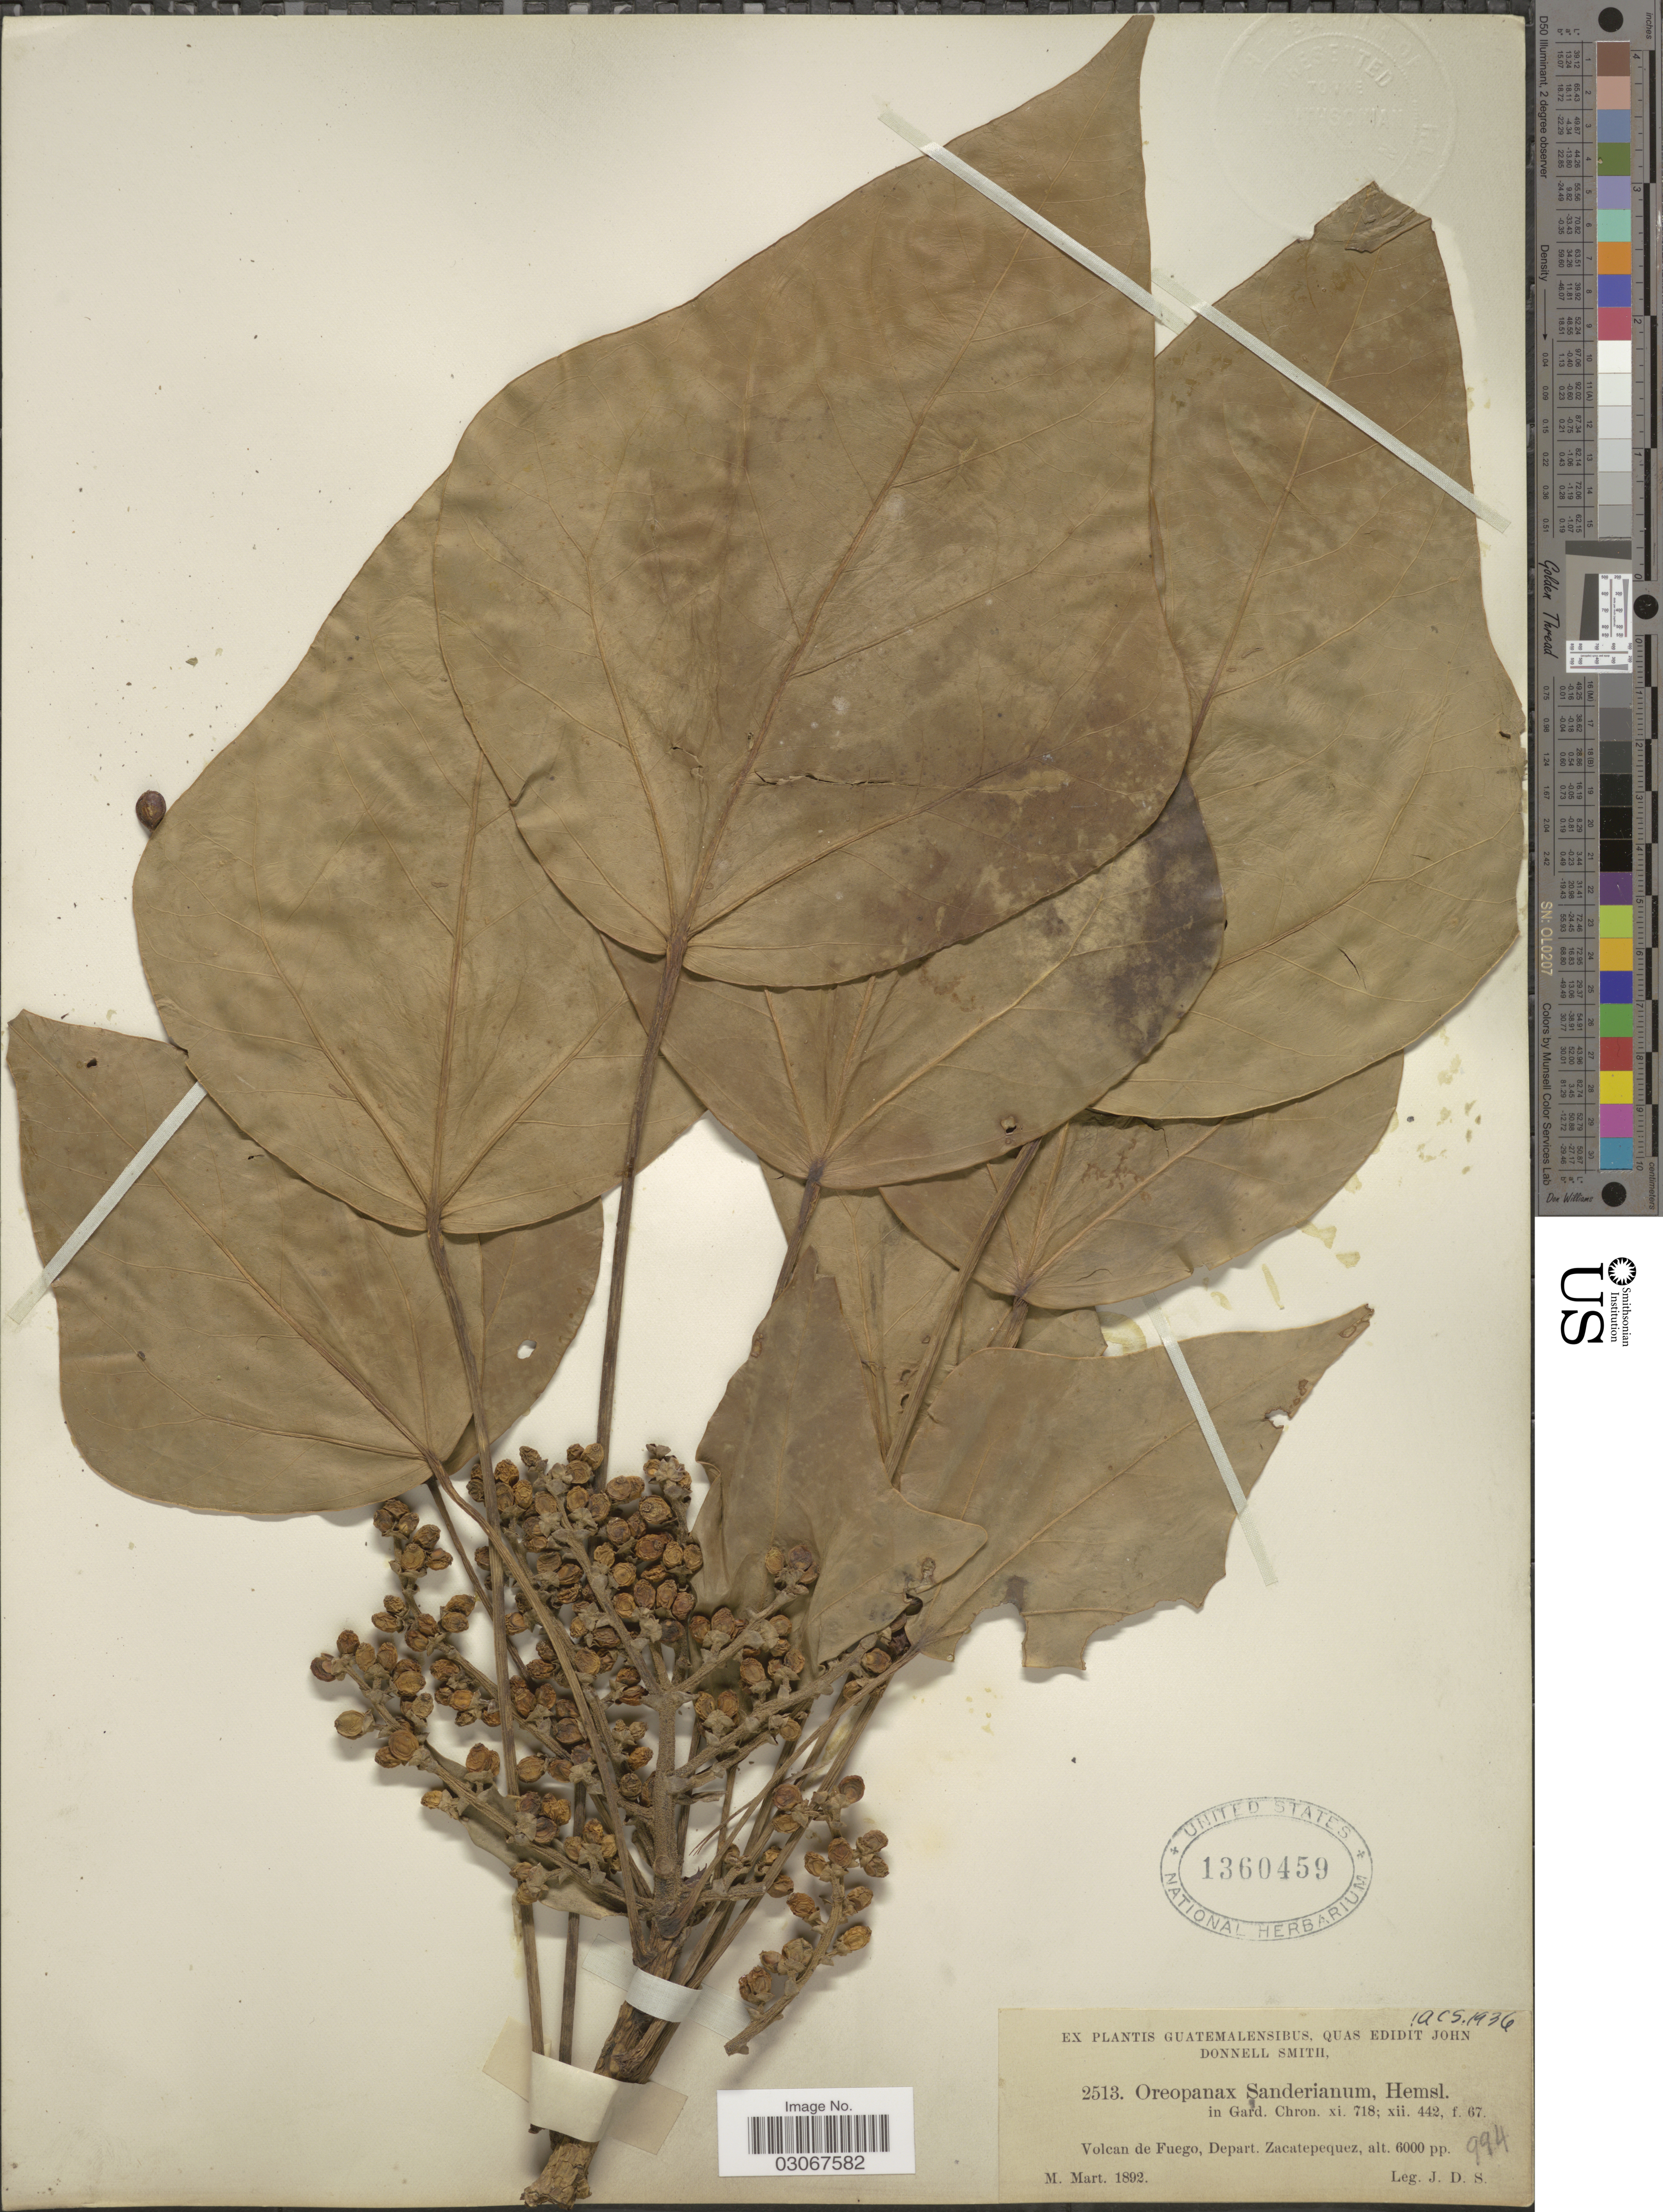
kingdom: Plantae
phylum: Tracheophyta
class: Magnoliopsida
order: Apiales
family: Araliaceae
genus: Oreopanax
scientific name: Oreopanax sanderianus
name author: Hemsl.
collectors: J. Donnell Smith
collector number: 2513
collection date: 1892-03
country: Guatemala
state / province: Sacatepéquez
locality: Volcan de Fuego, Depart. Zacatepequez.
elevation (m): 1829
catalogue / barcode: US 1360459